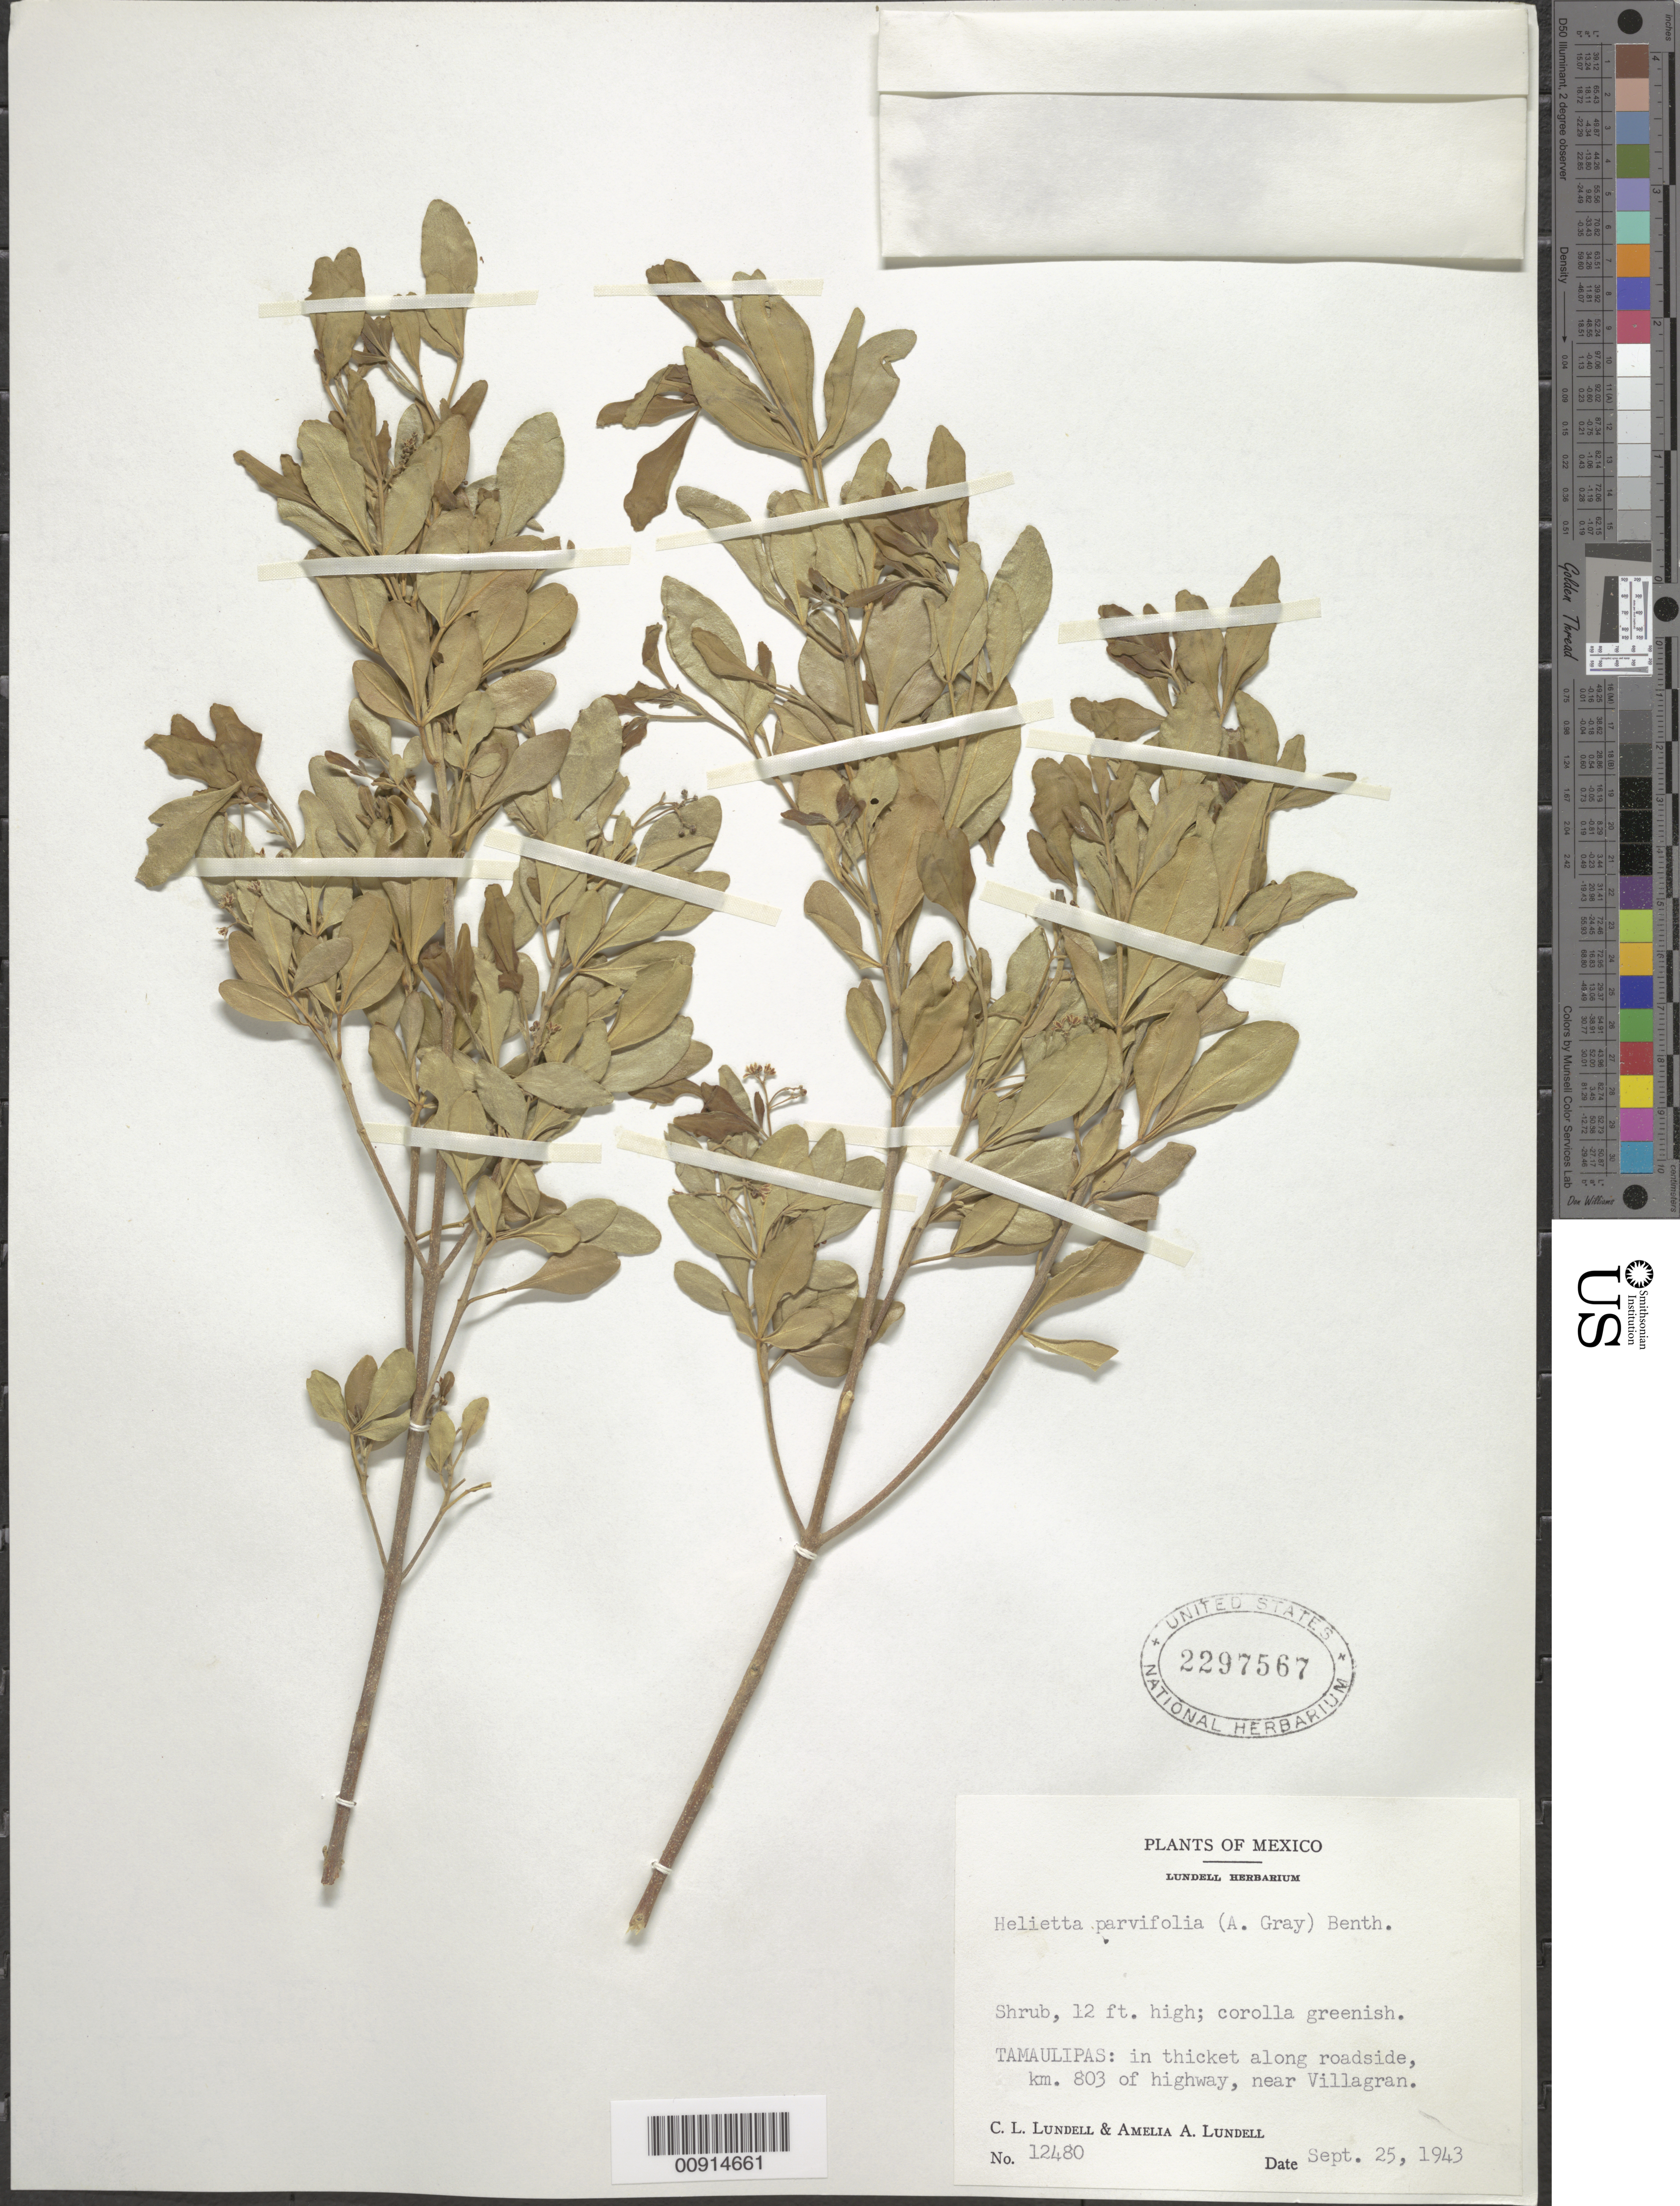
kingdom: Plantae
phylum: Tracheophyta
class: Magnoliopsida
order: Sapindales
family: Rutaceae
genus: Helietta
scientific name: Helietta parvifolia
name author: (A. Gray ex Hemsl.) Benth.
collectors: C. L. Lundell & A. A. Lundell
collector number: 12480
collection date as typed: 25 Sep 1943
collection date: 1943-09-25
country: Mexico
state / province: Tamaulipas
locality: Tamaulipas: Along roadside Km. 803 of highway, near Villagran.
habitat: In thicket along roadside.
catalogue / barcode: US 2297567